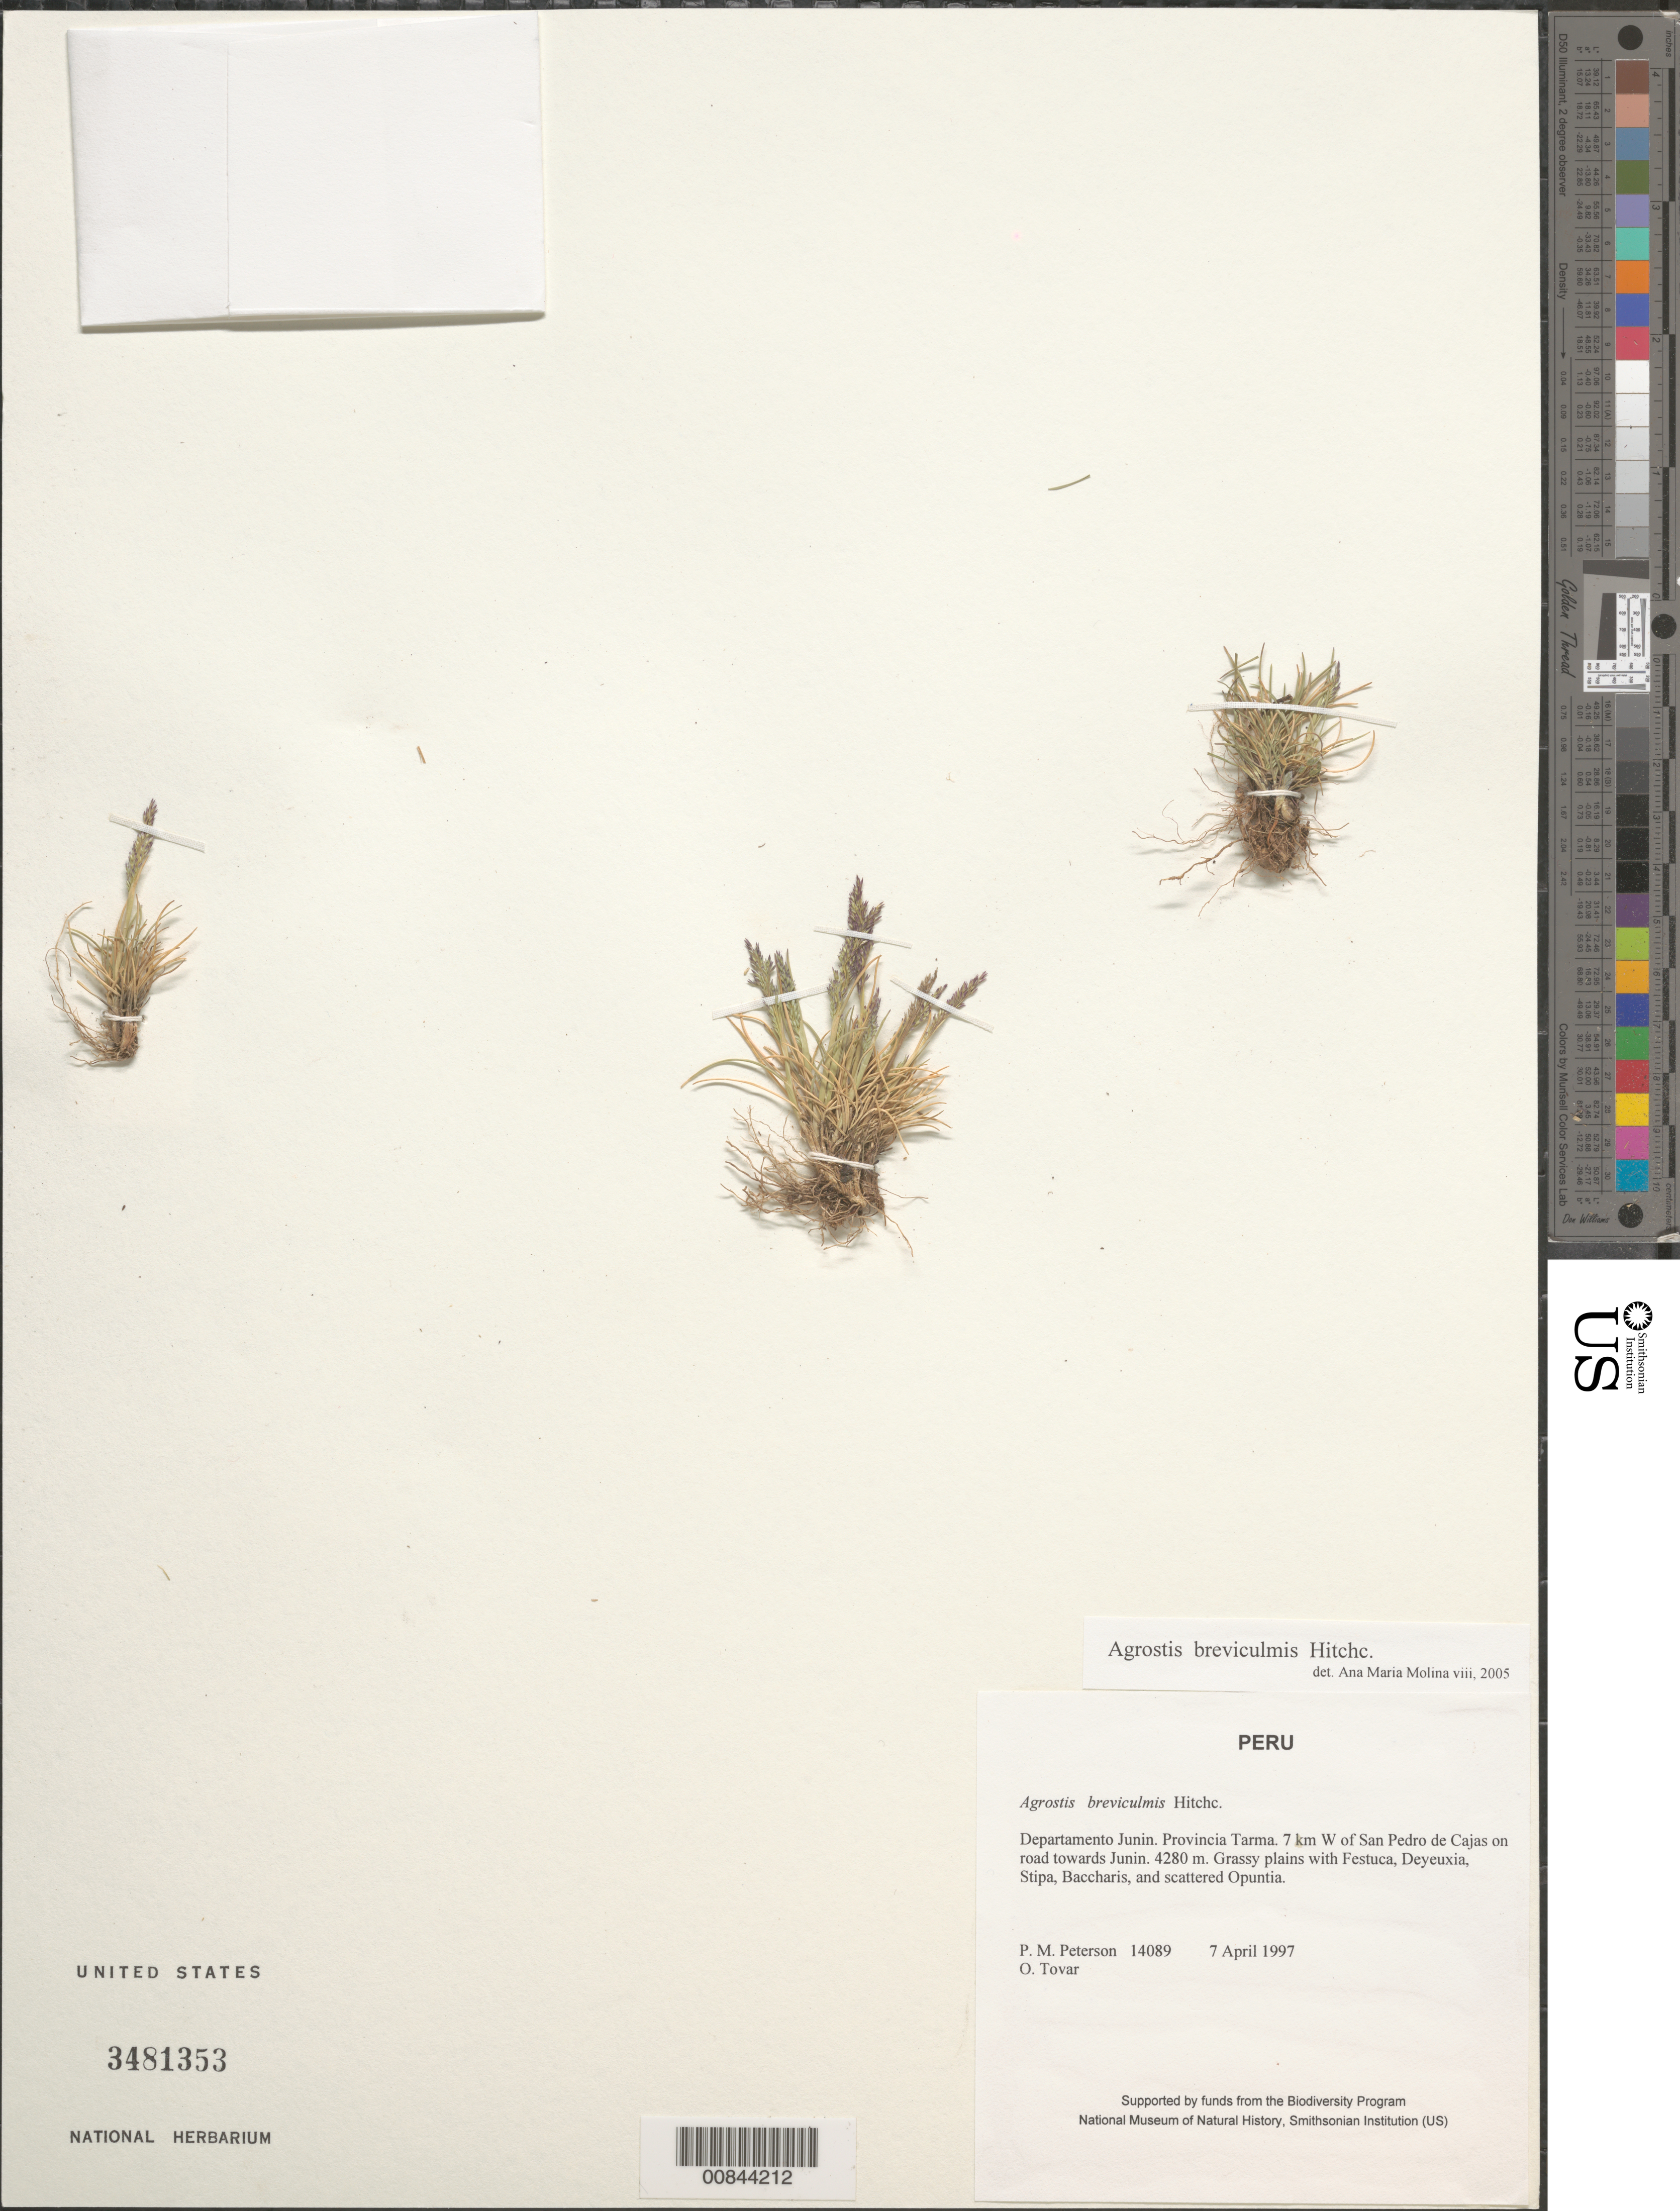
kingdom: Plantae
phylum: Tracheophyta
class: Liliopsida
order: Poales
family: Poaceae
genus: Agrostis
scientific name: Agrostis breviculmis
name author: Hitchc.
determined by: Molina, Ana M. de R.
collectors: P. M. Peterson & Ó. Tovar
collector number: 14089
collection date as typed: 07 Apr 1997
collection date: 1997-04-07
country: Peru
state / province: Junín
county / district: Tarma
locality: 7 km W of San Pedro de Cajas on road towards Junin.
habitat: Grassy plains with Festuca, Deyeuxia, Stipa, Baccharis, and scattered Opuntia.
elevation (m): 4280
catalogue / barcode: US 3481353